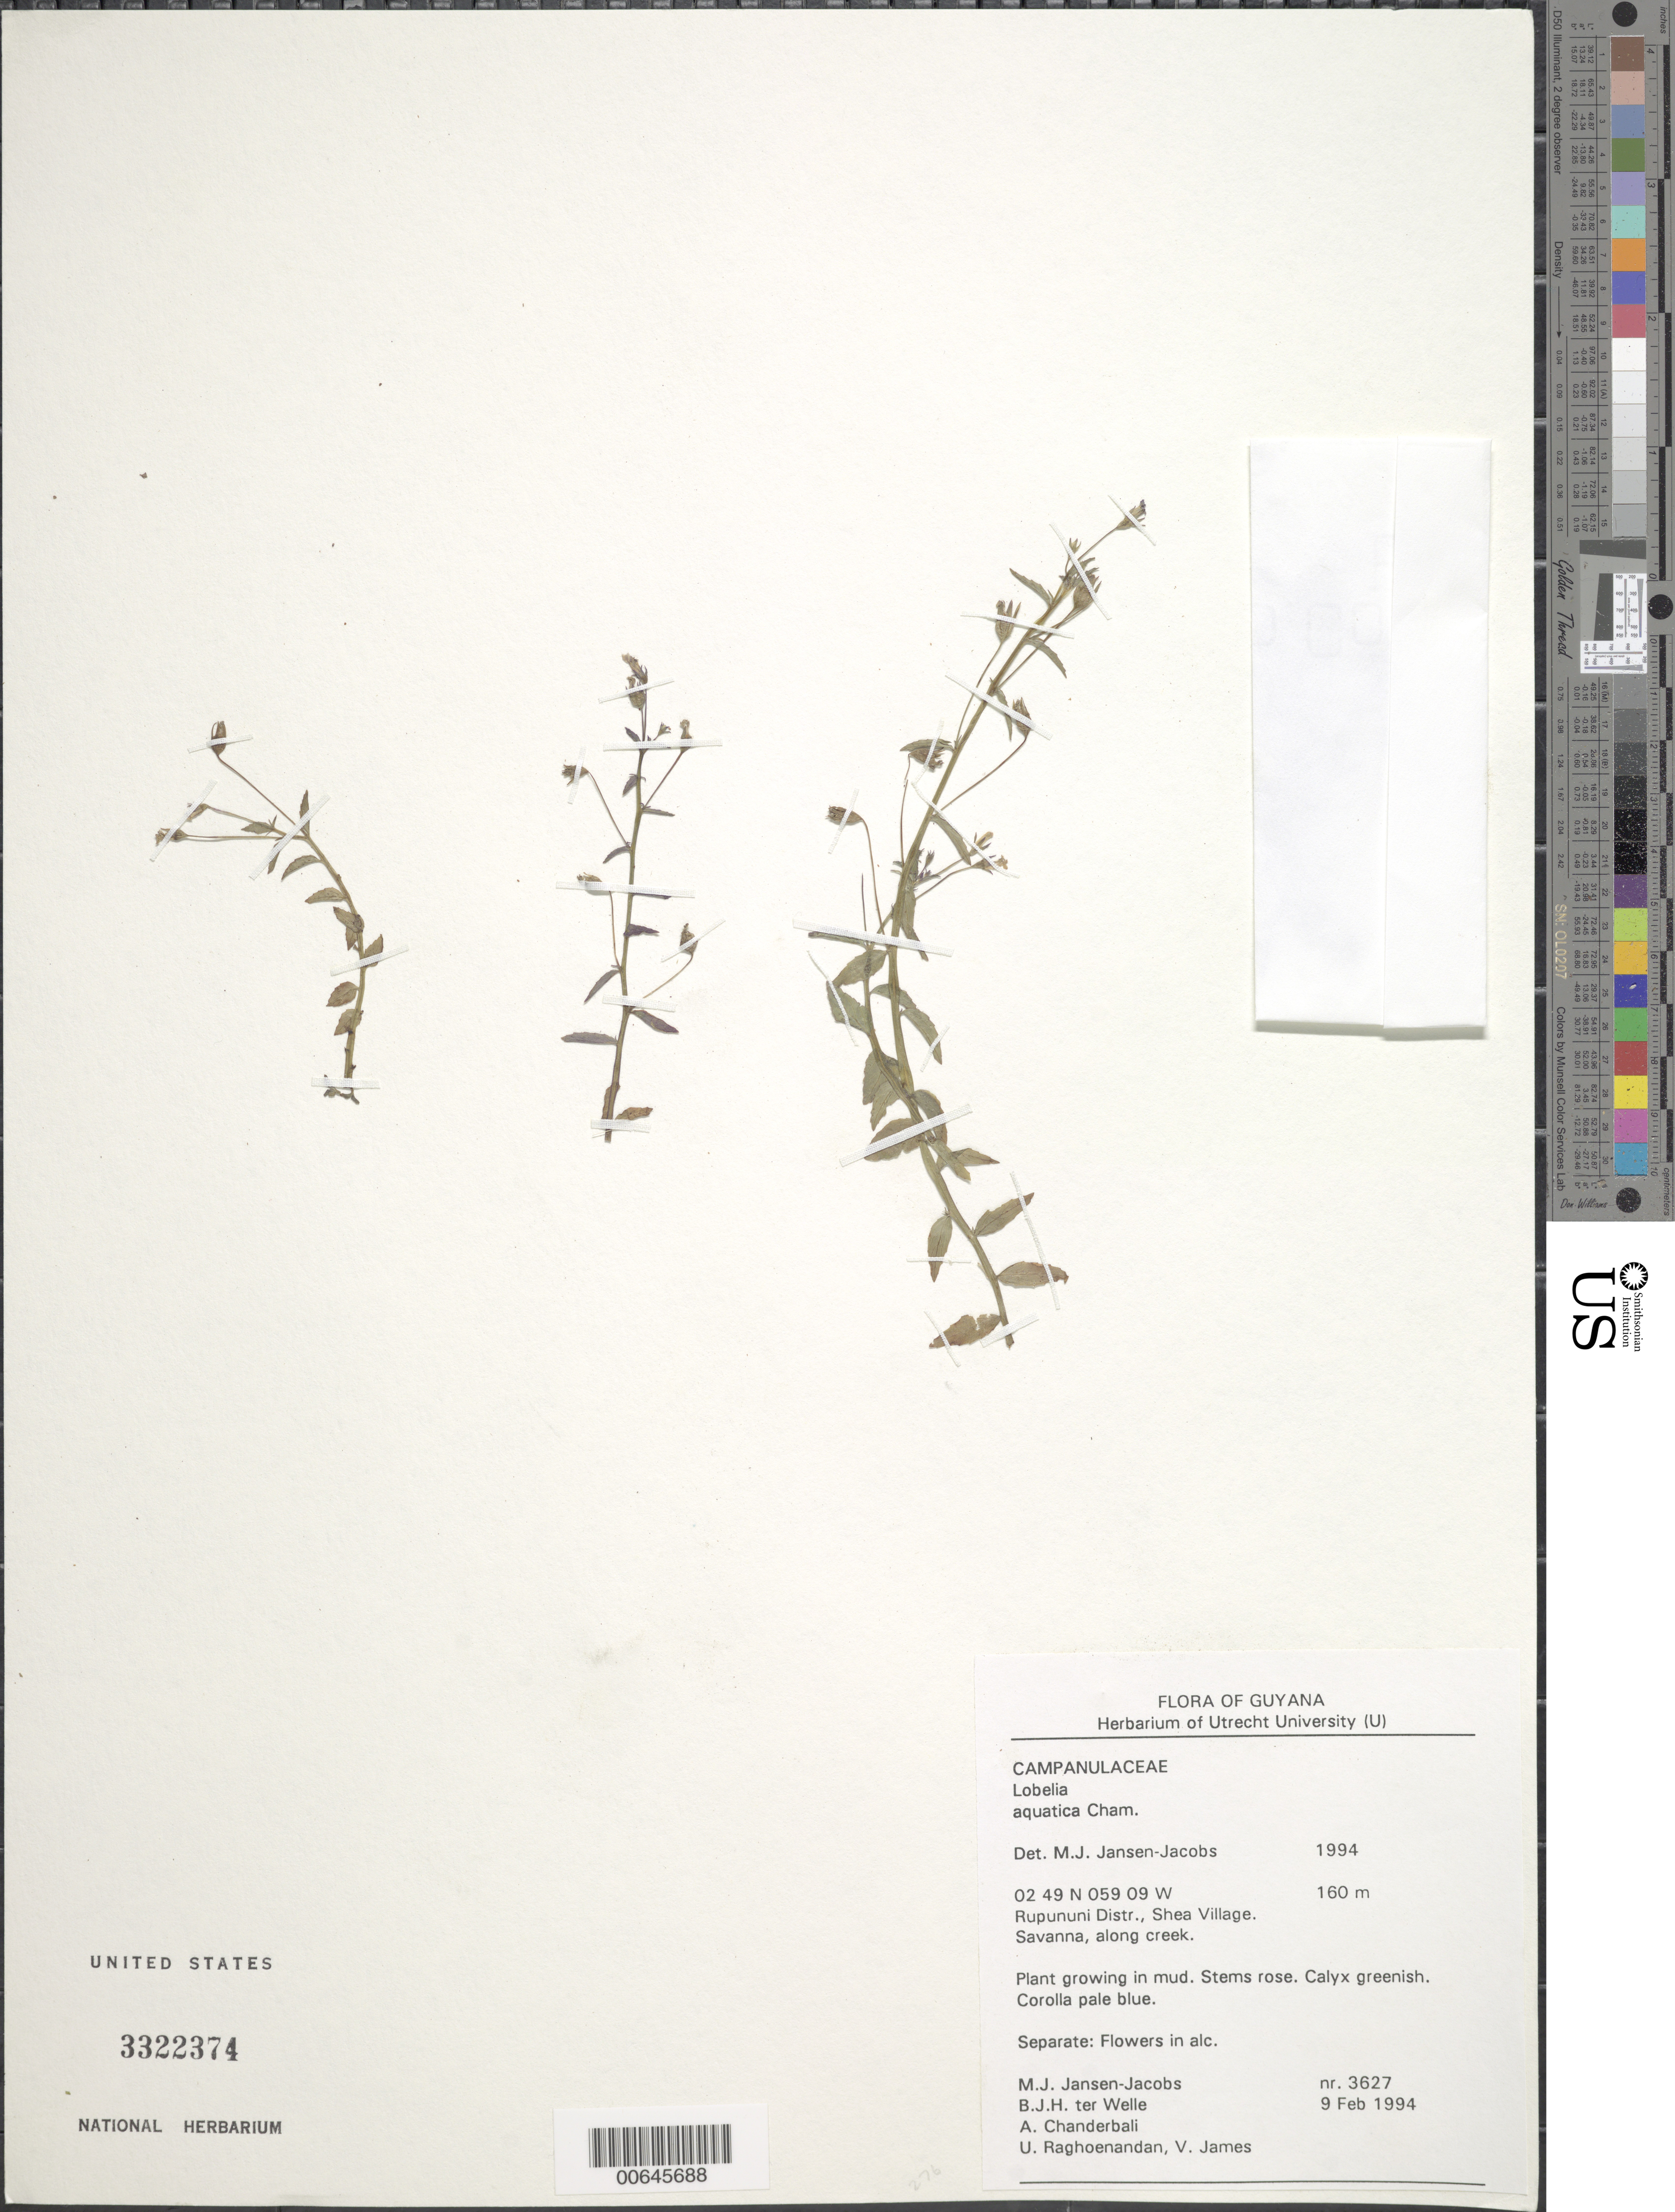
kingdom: Plantae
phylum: Tracheophyta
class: Magnoliopsida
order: Asterales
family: Campanulaceae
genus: Lobelia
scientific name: Lobelia aquatica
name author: Cham.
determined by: DeFilipps, R. A.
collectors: M. J. Jansen-Jacobs, B. Welle, A. S. Chanderbali, U. Raghoenandan & V. James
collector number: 3627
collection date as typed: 9-Feb-94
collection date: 1994-02-09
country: Guyana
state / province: U. Takutu-U. Essequibo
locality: Shea Village, Rupununi Dist.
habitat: Savanna along creek; growing in mud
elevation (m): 160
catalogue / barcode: US 3322374